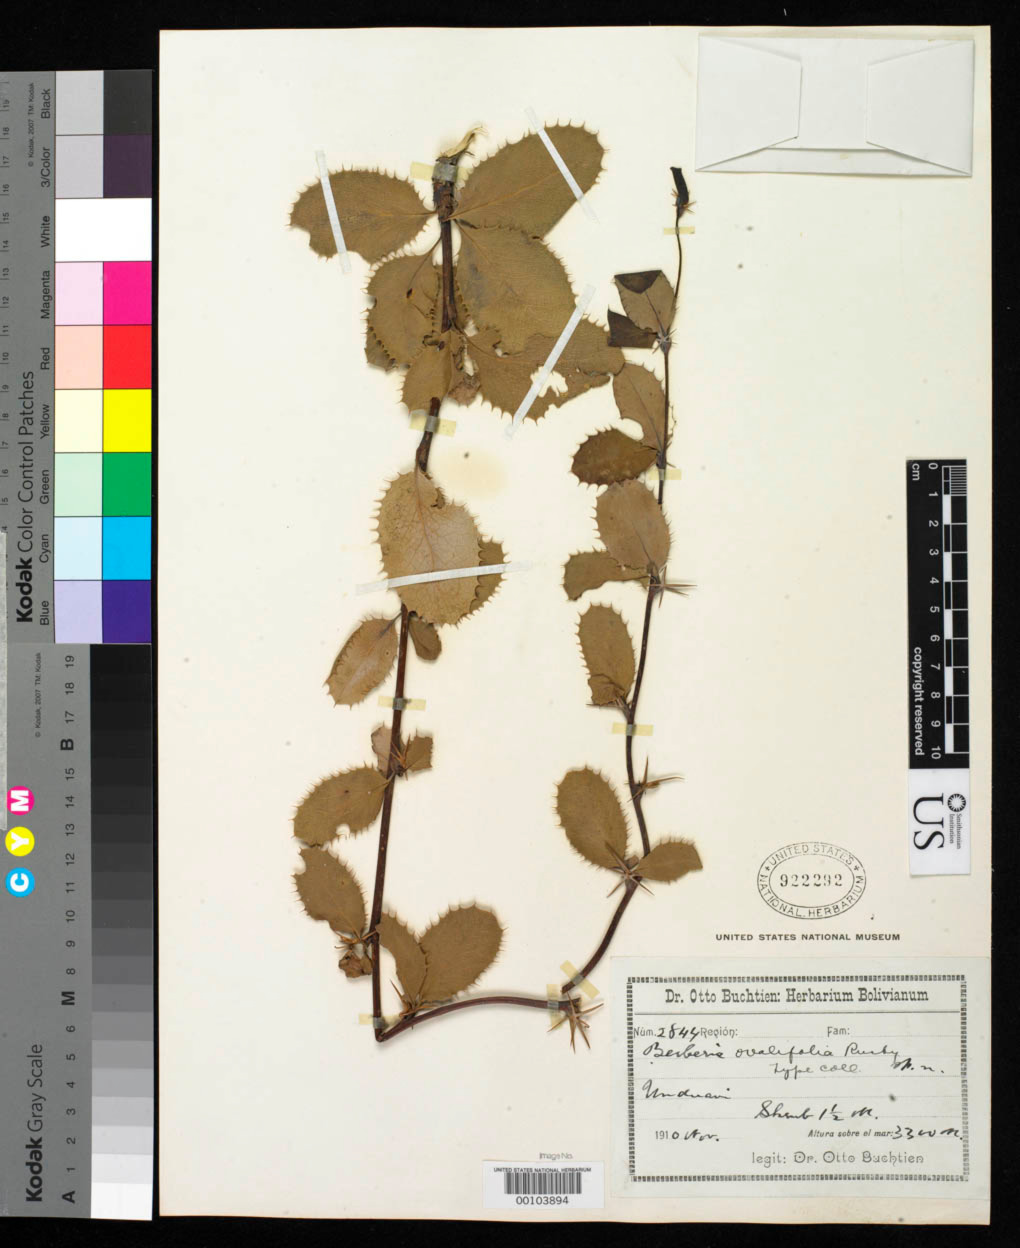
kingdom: Plantae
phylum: Tracheophyta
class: Magnoliopsida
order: Ranunculales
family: Berberidaceae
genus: Berberis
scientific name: Berberis ovalifolia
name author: Rusby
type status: Isotype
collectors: O. Buchtien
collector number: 2844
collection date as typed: Nov 1910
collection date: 1910-11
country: Bolivia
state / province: La Paz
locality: Unduavi, North Yungas.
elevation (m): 3300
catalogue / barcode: US 922292